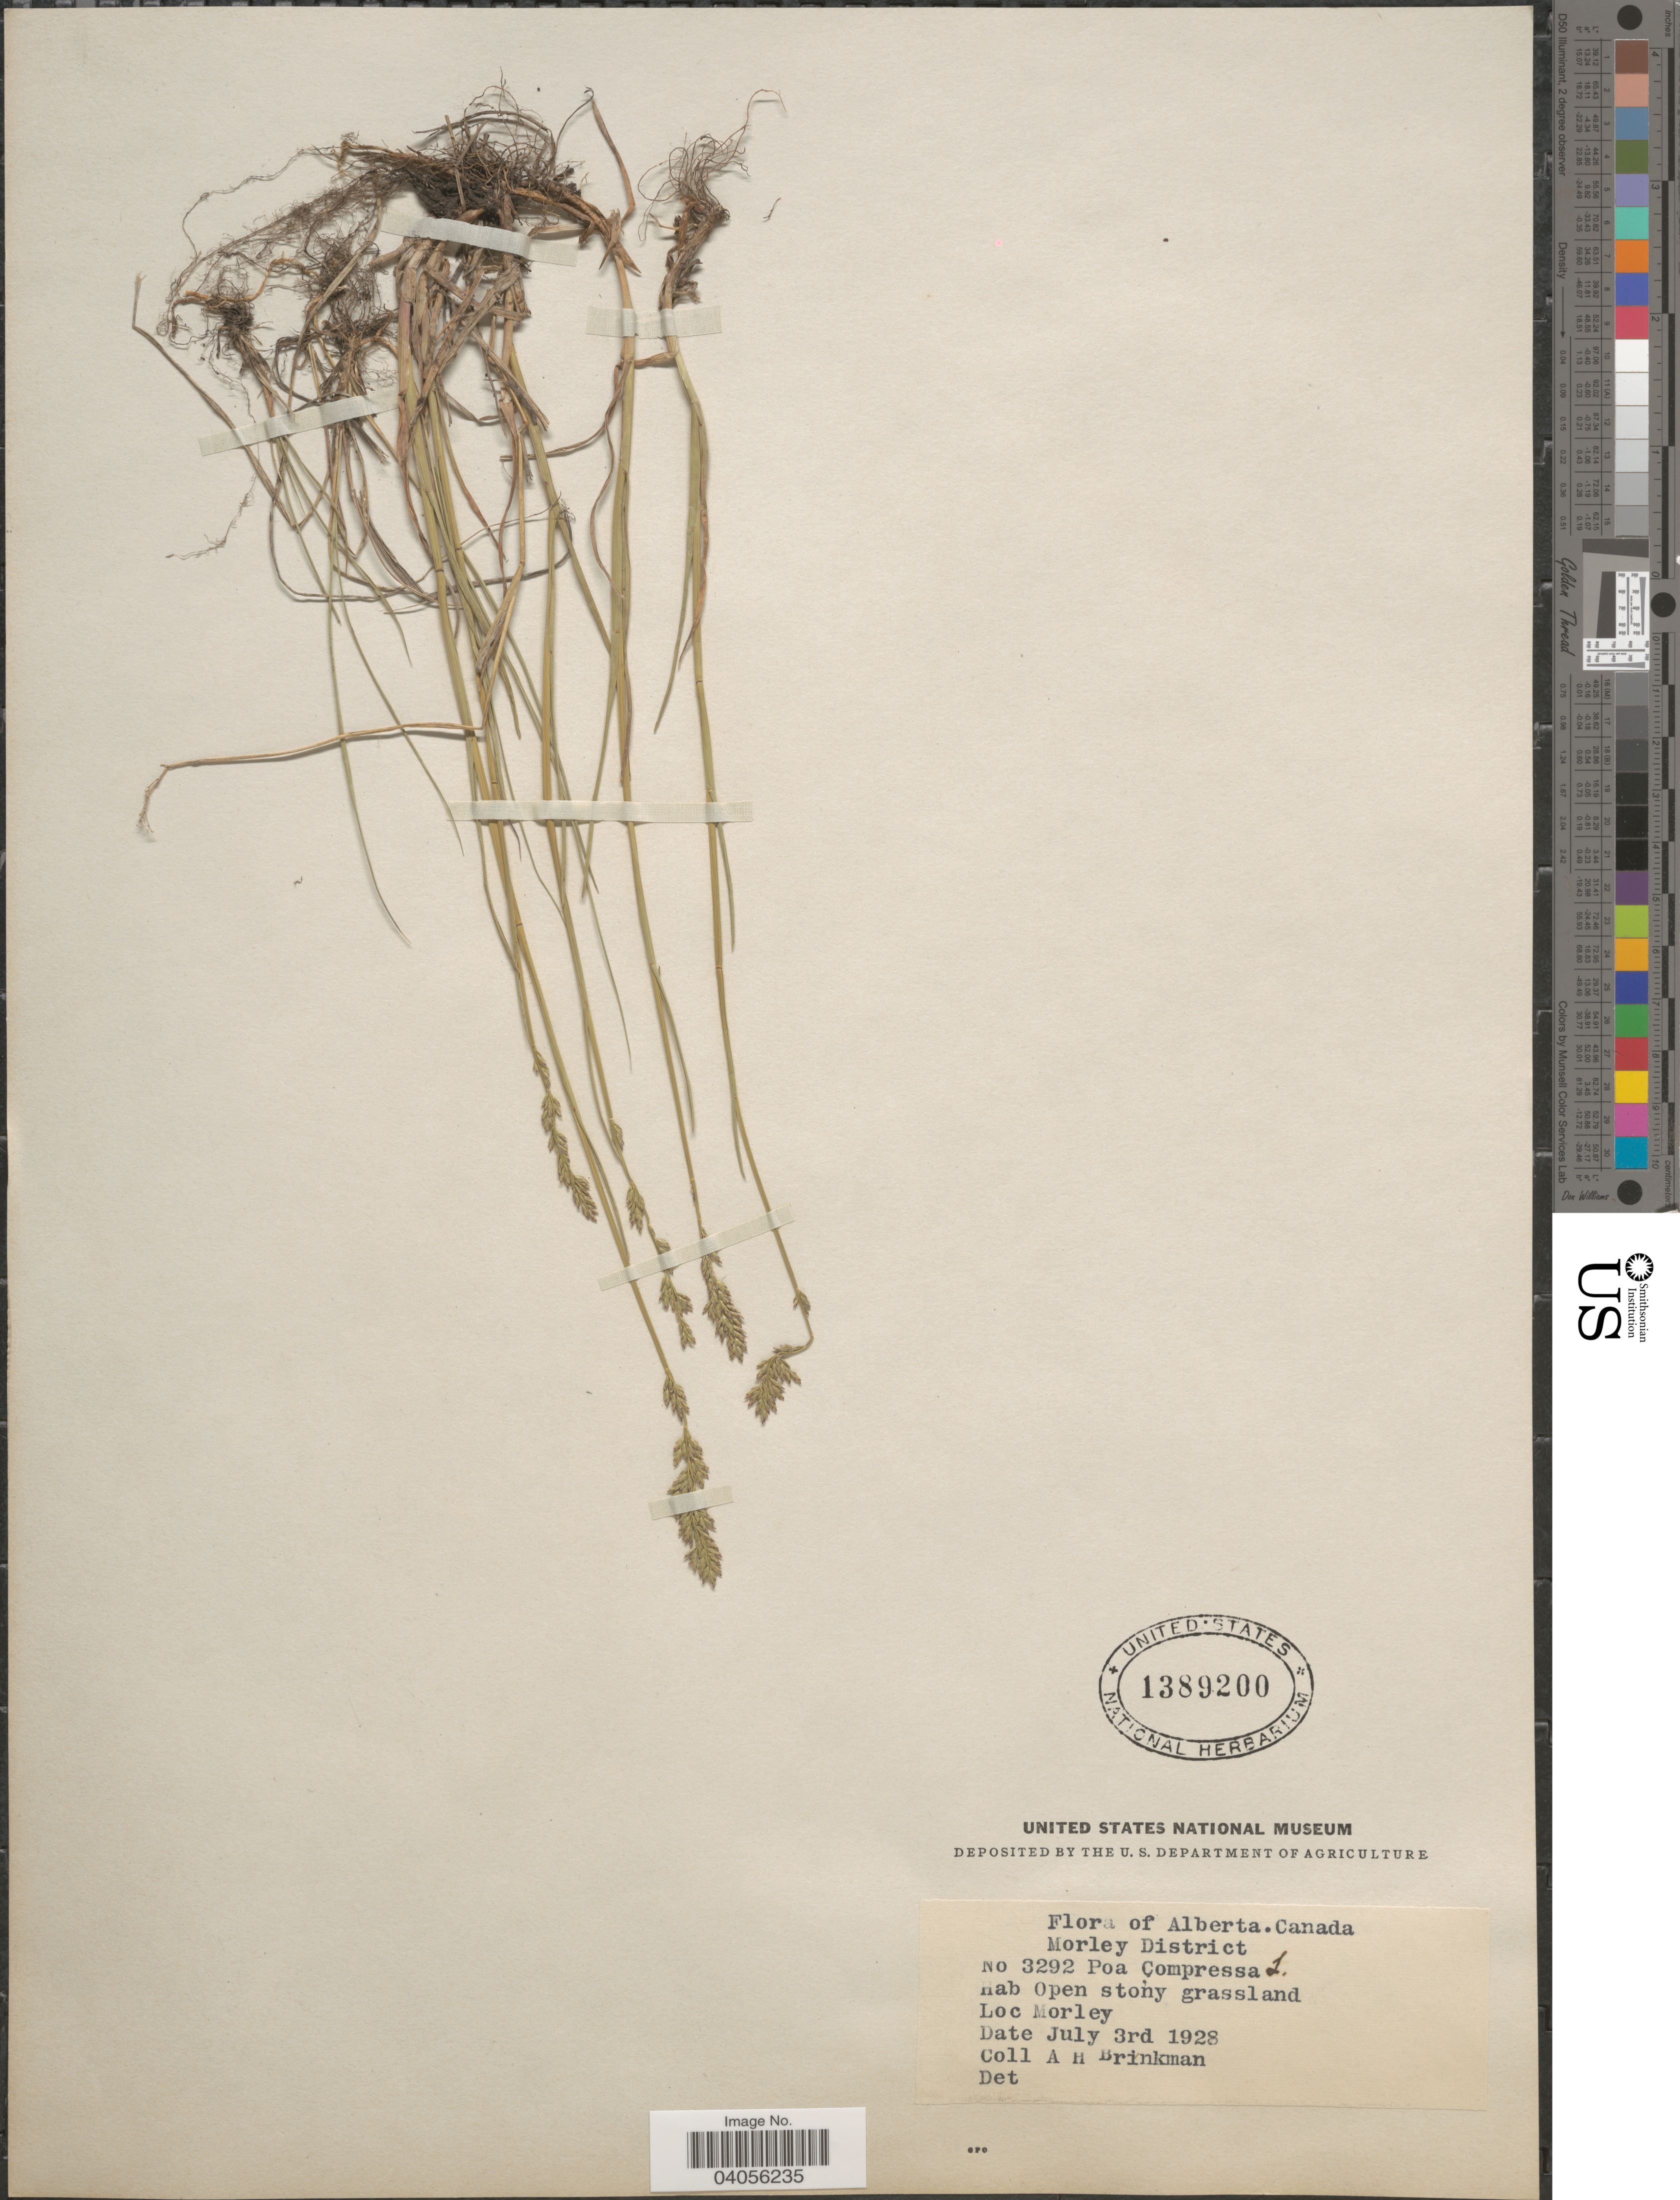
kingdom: Plantae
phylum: Tracheophyta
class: Liliopsida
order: Poales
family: Poaceae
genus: Poa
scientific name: Poa compressa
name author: L.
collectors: A. Brinkman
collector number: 3292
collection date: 1928-07-03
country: Canada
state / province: Alberta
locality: Morley District. Morley.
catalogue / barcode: US 1389200